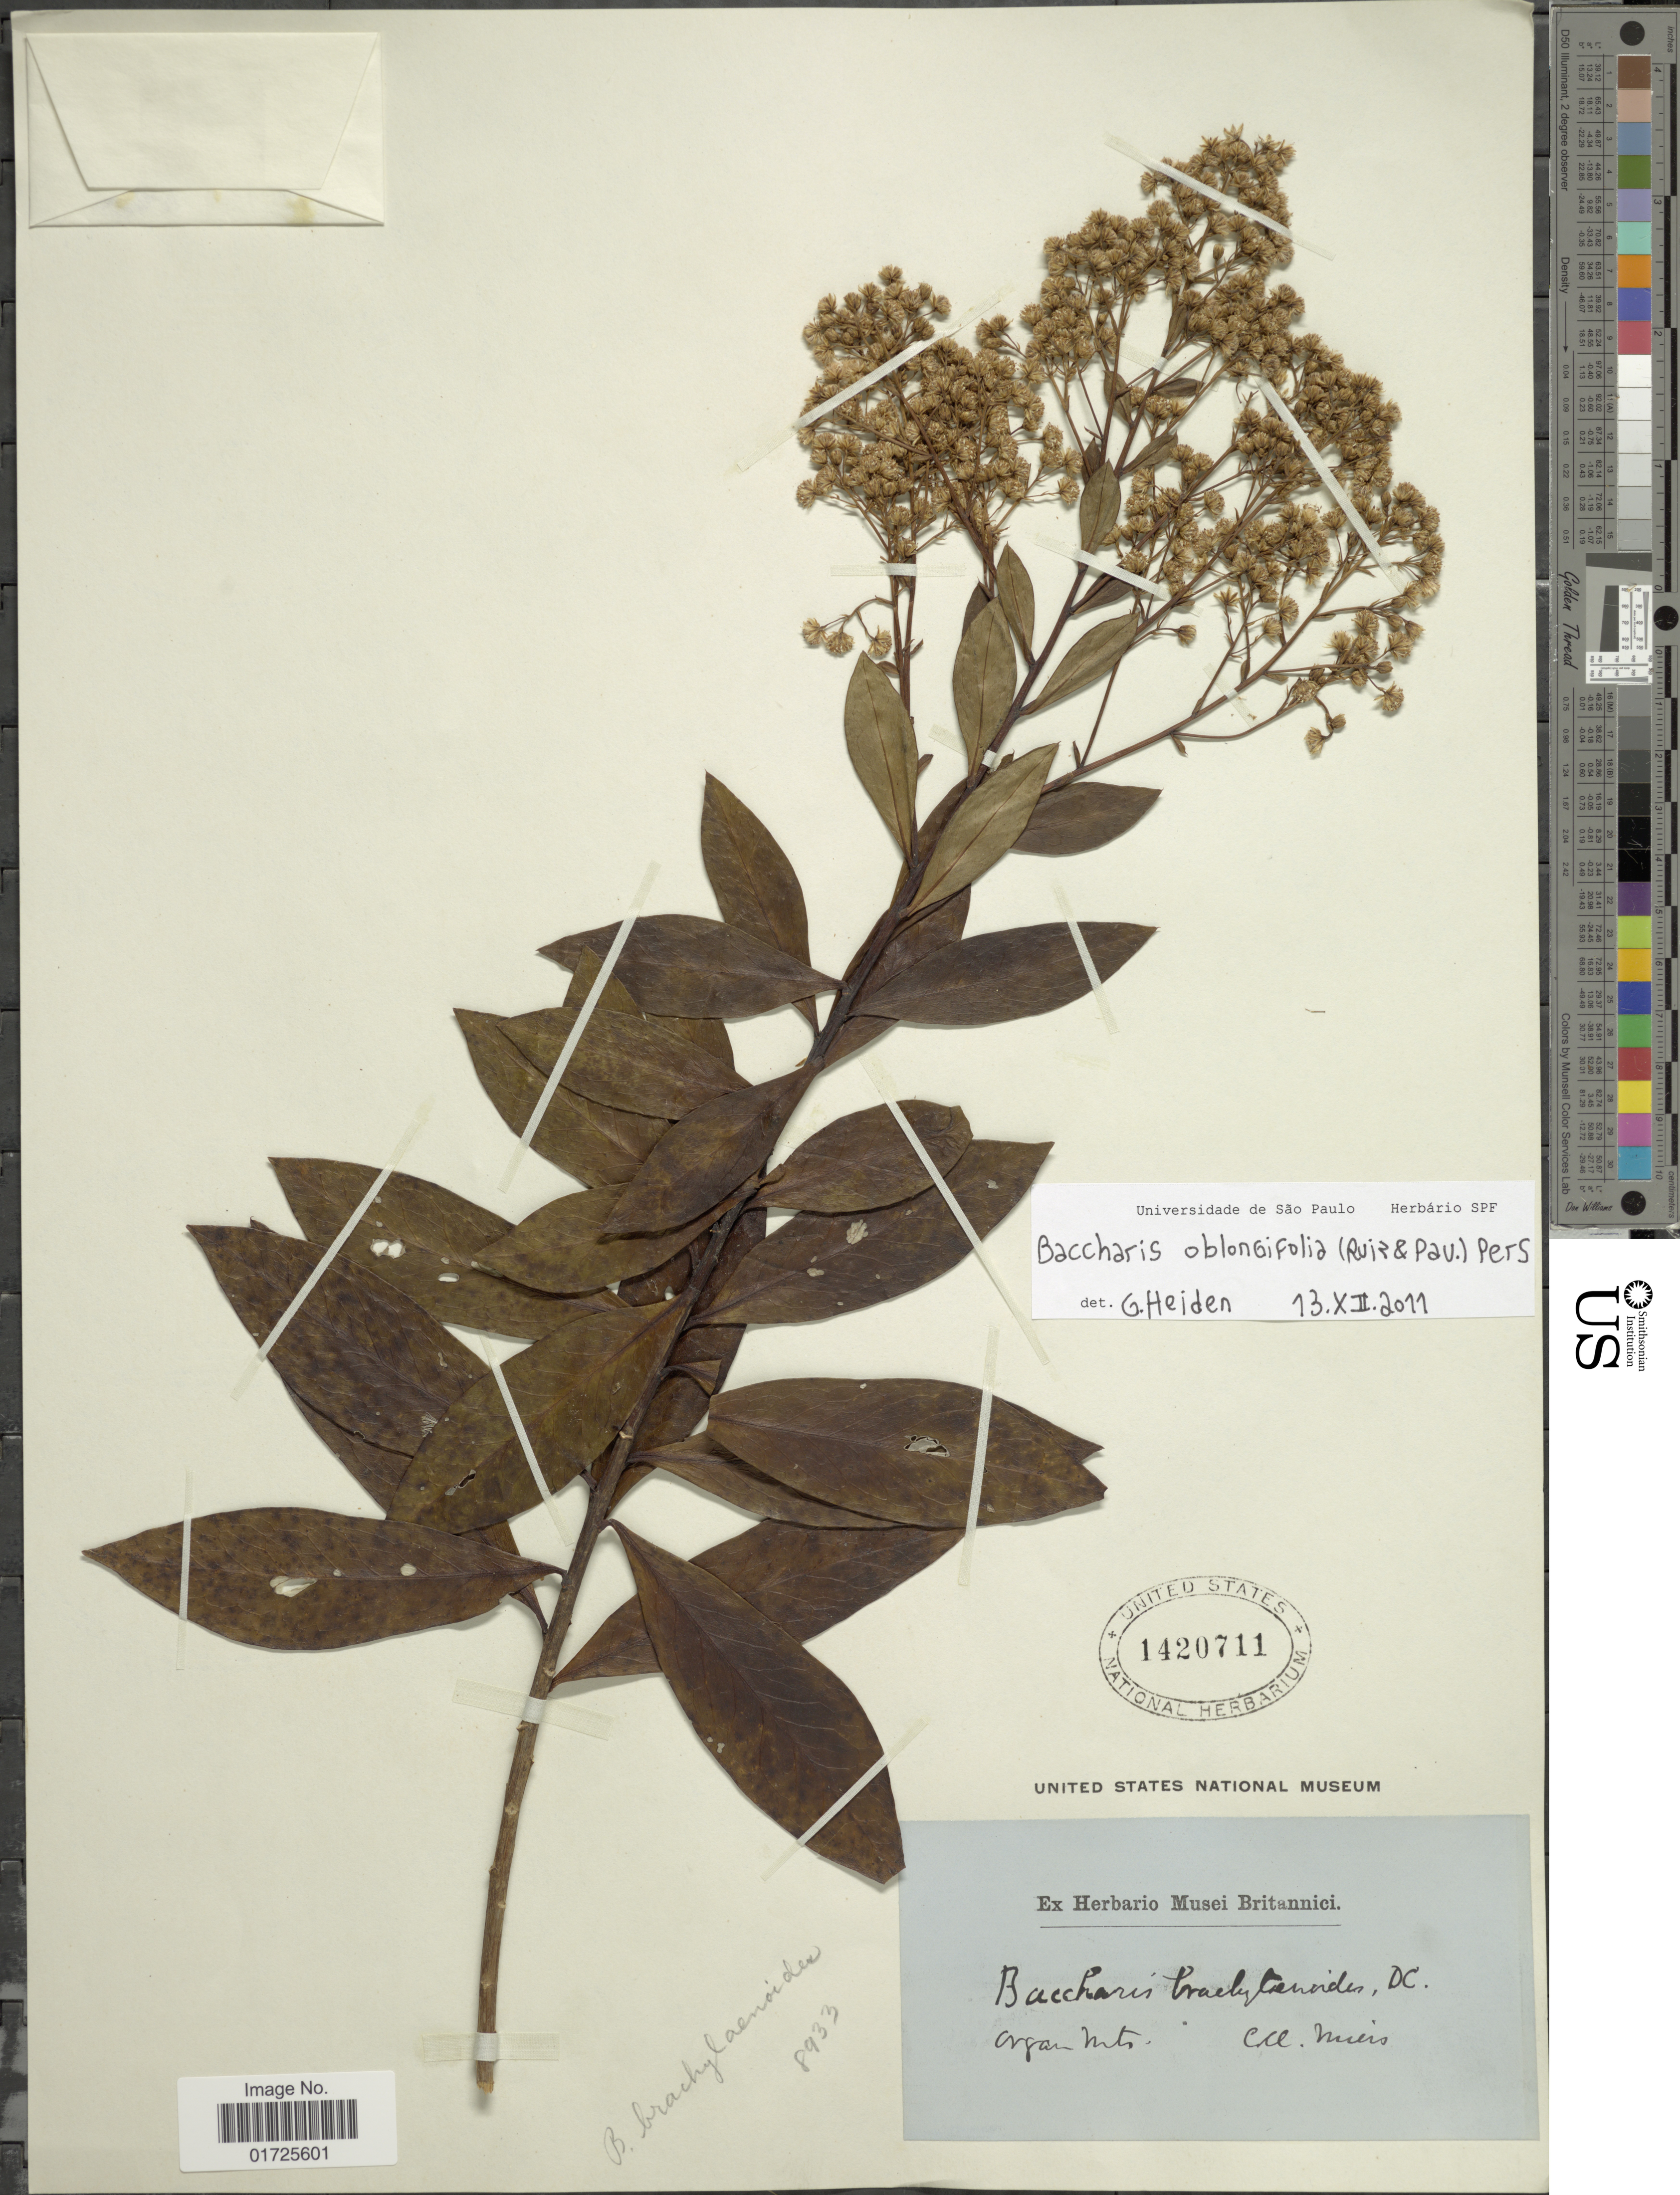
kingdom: Plantae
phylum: Tracheophyta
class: Magnoliopsida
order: Asterales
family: Asteraceae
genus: Baccharis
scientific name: Baccharis oblongifolia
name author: (Ruiz & Pav.) Pers.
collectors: Miers, --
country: United States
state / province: New Mexico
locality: Organ Mts.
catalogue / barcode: US 1420711